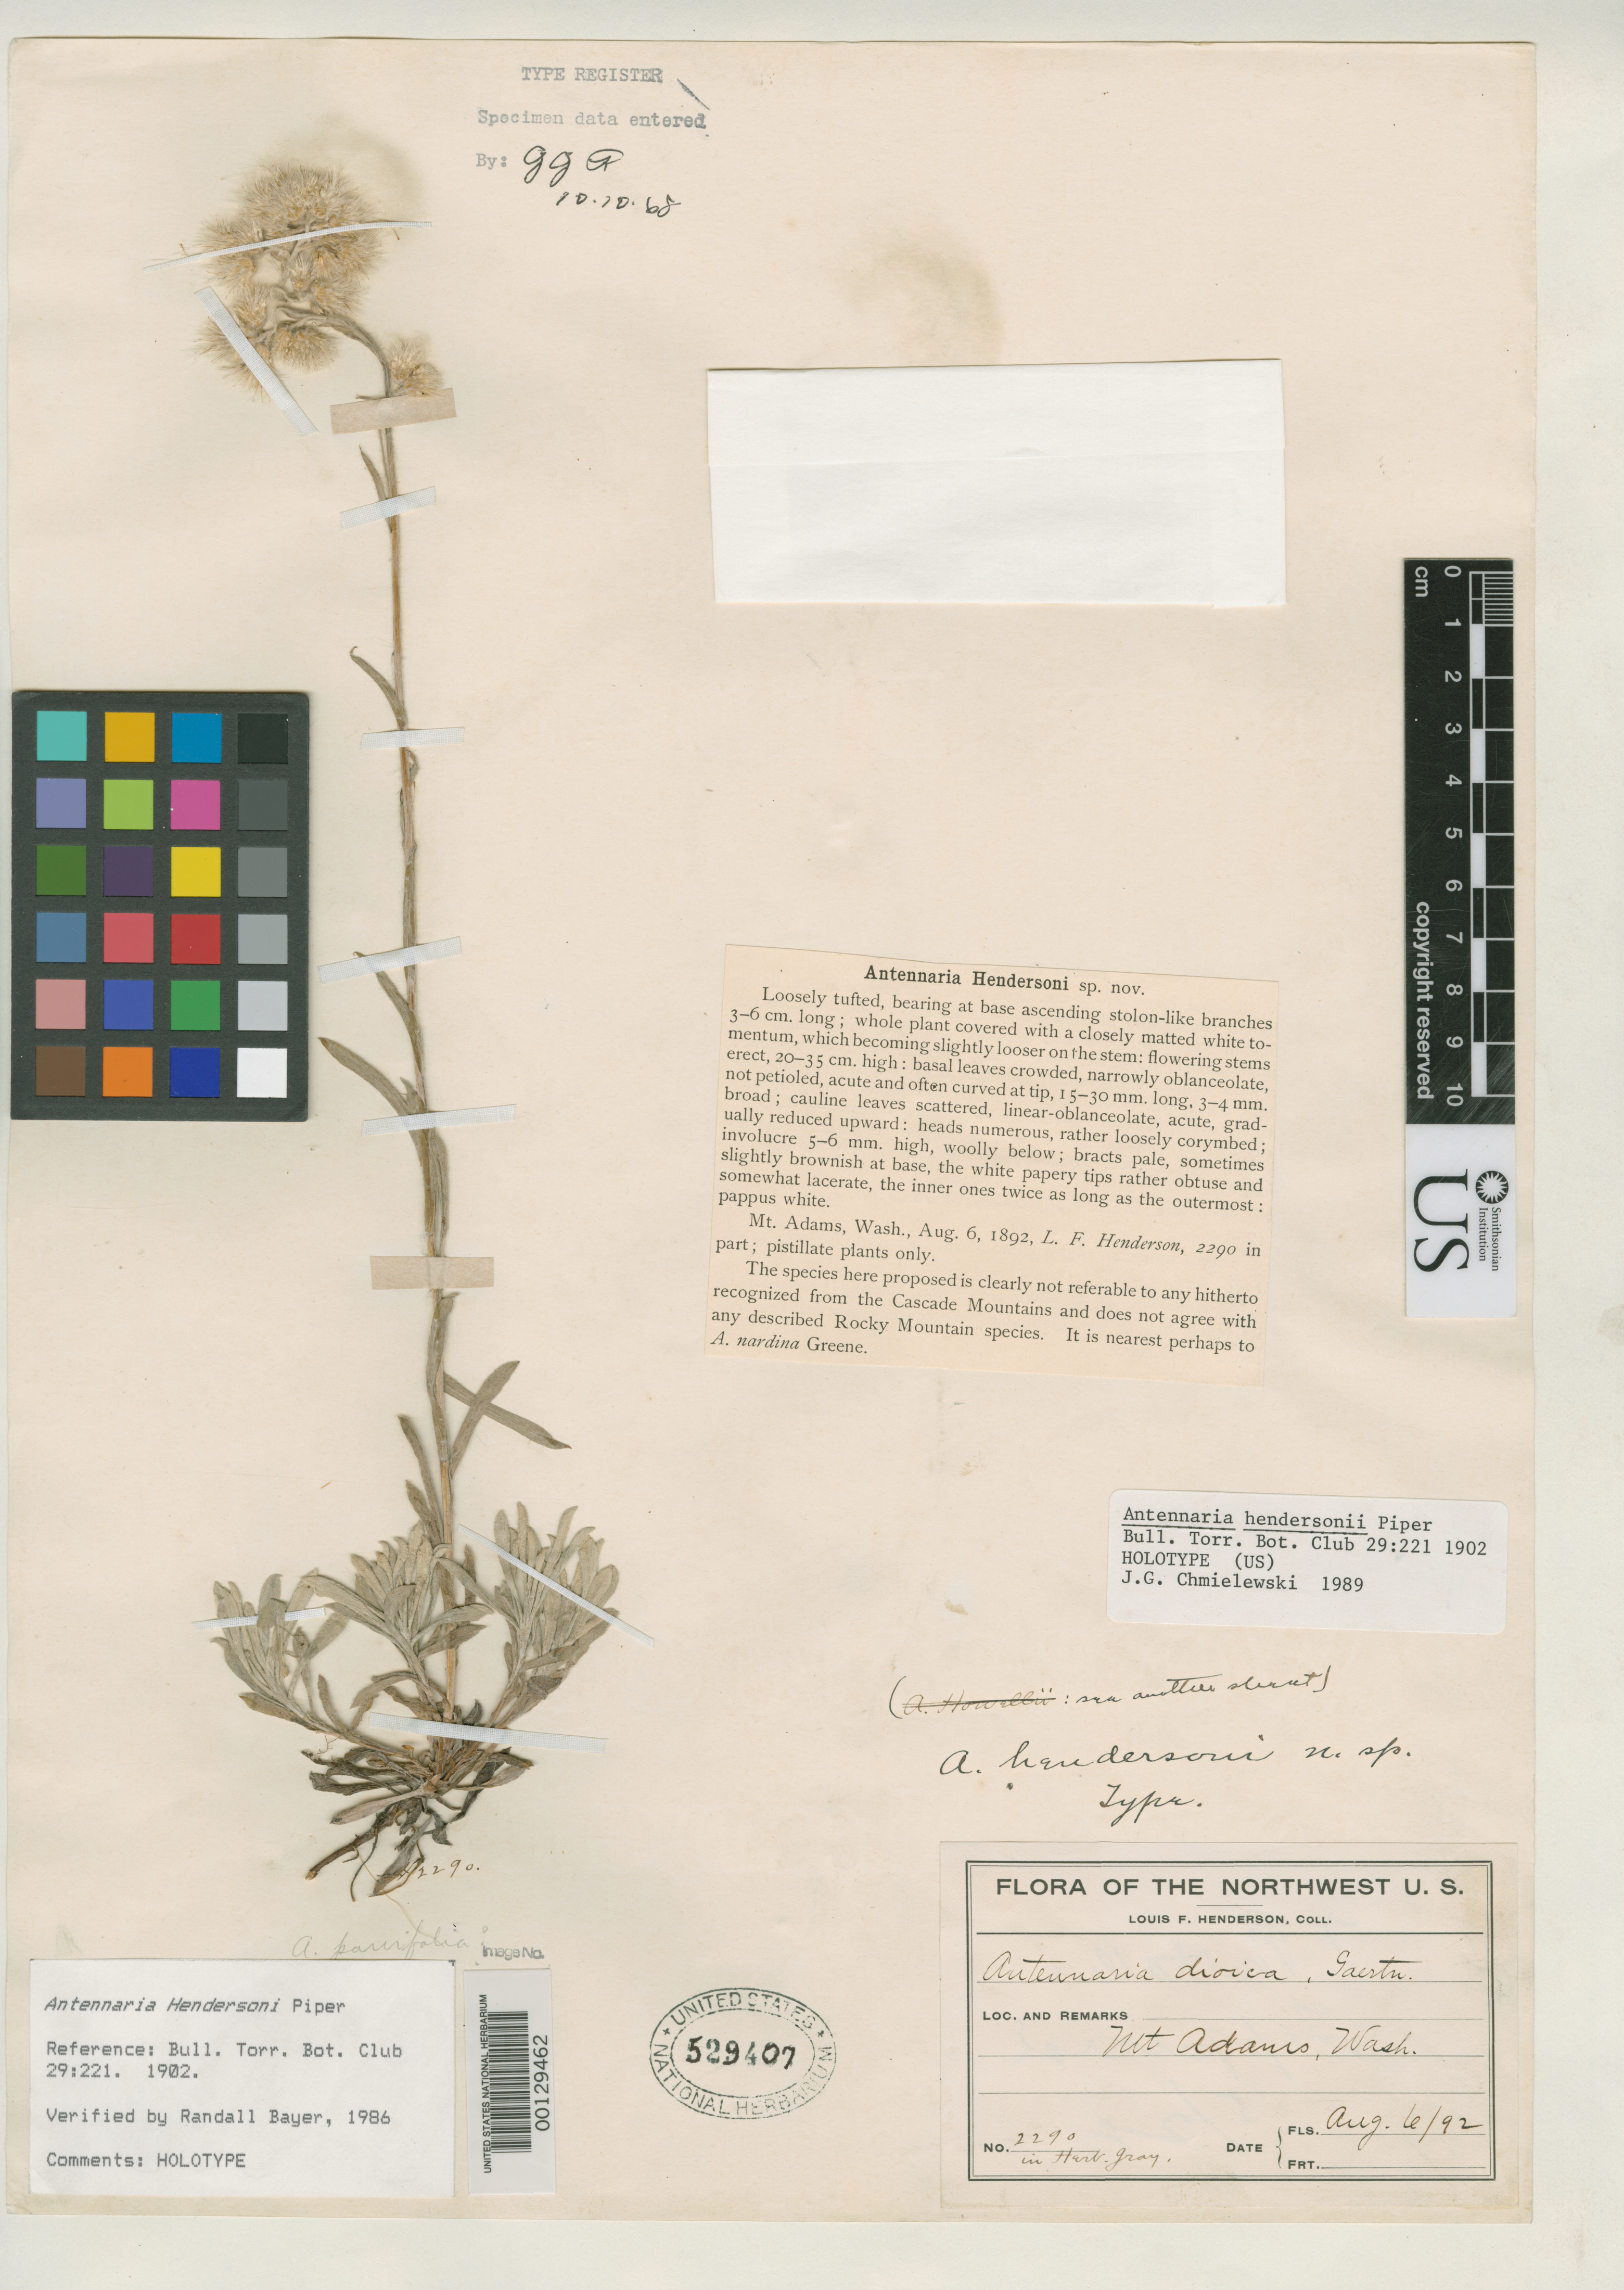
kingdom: Plantae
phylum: Tracheophyta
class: Magnoliopsida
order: Asterales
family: Asteraceae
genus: Antennaria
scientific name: Antennaria hendersoni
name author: Piper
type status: Holotype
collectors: L. F. Henderson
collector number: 2290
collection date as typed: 06 Aug 1892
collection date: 1892-08-06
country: United States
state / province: Washington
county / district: Yakima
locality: Mt. Adams.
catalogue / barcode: US 529407